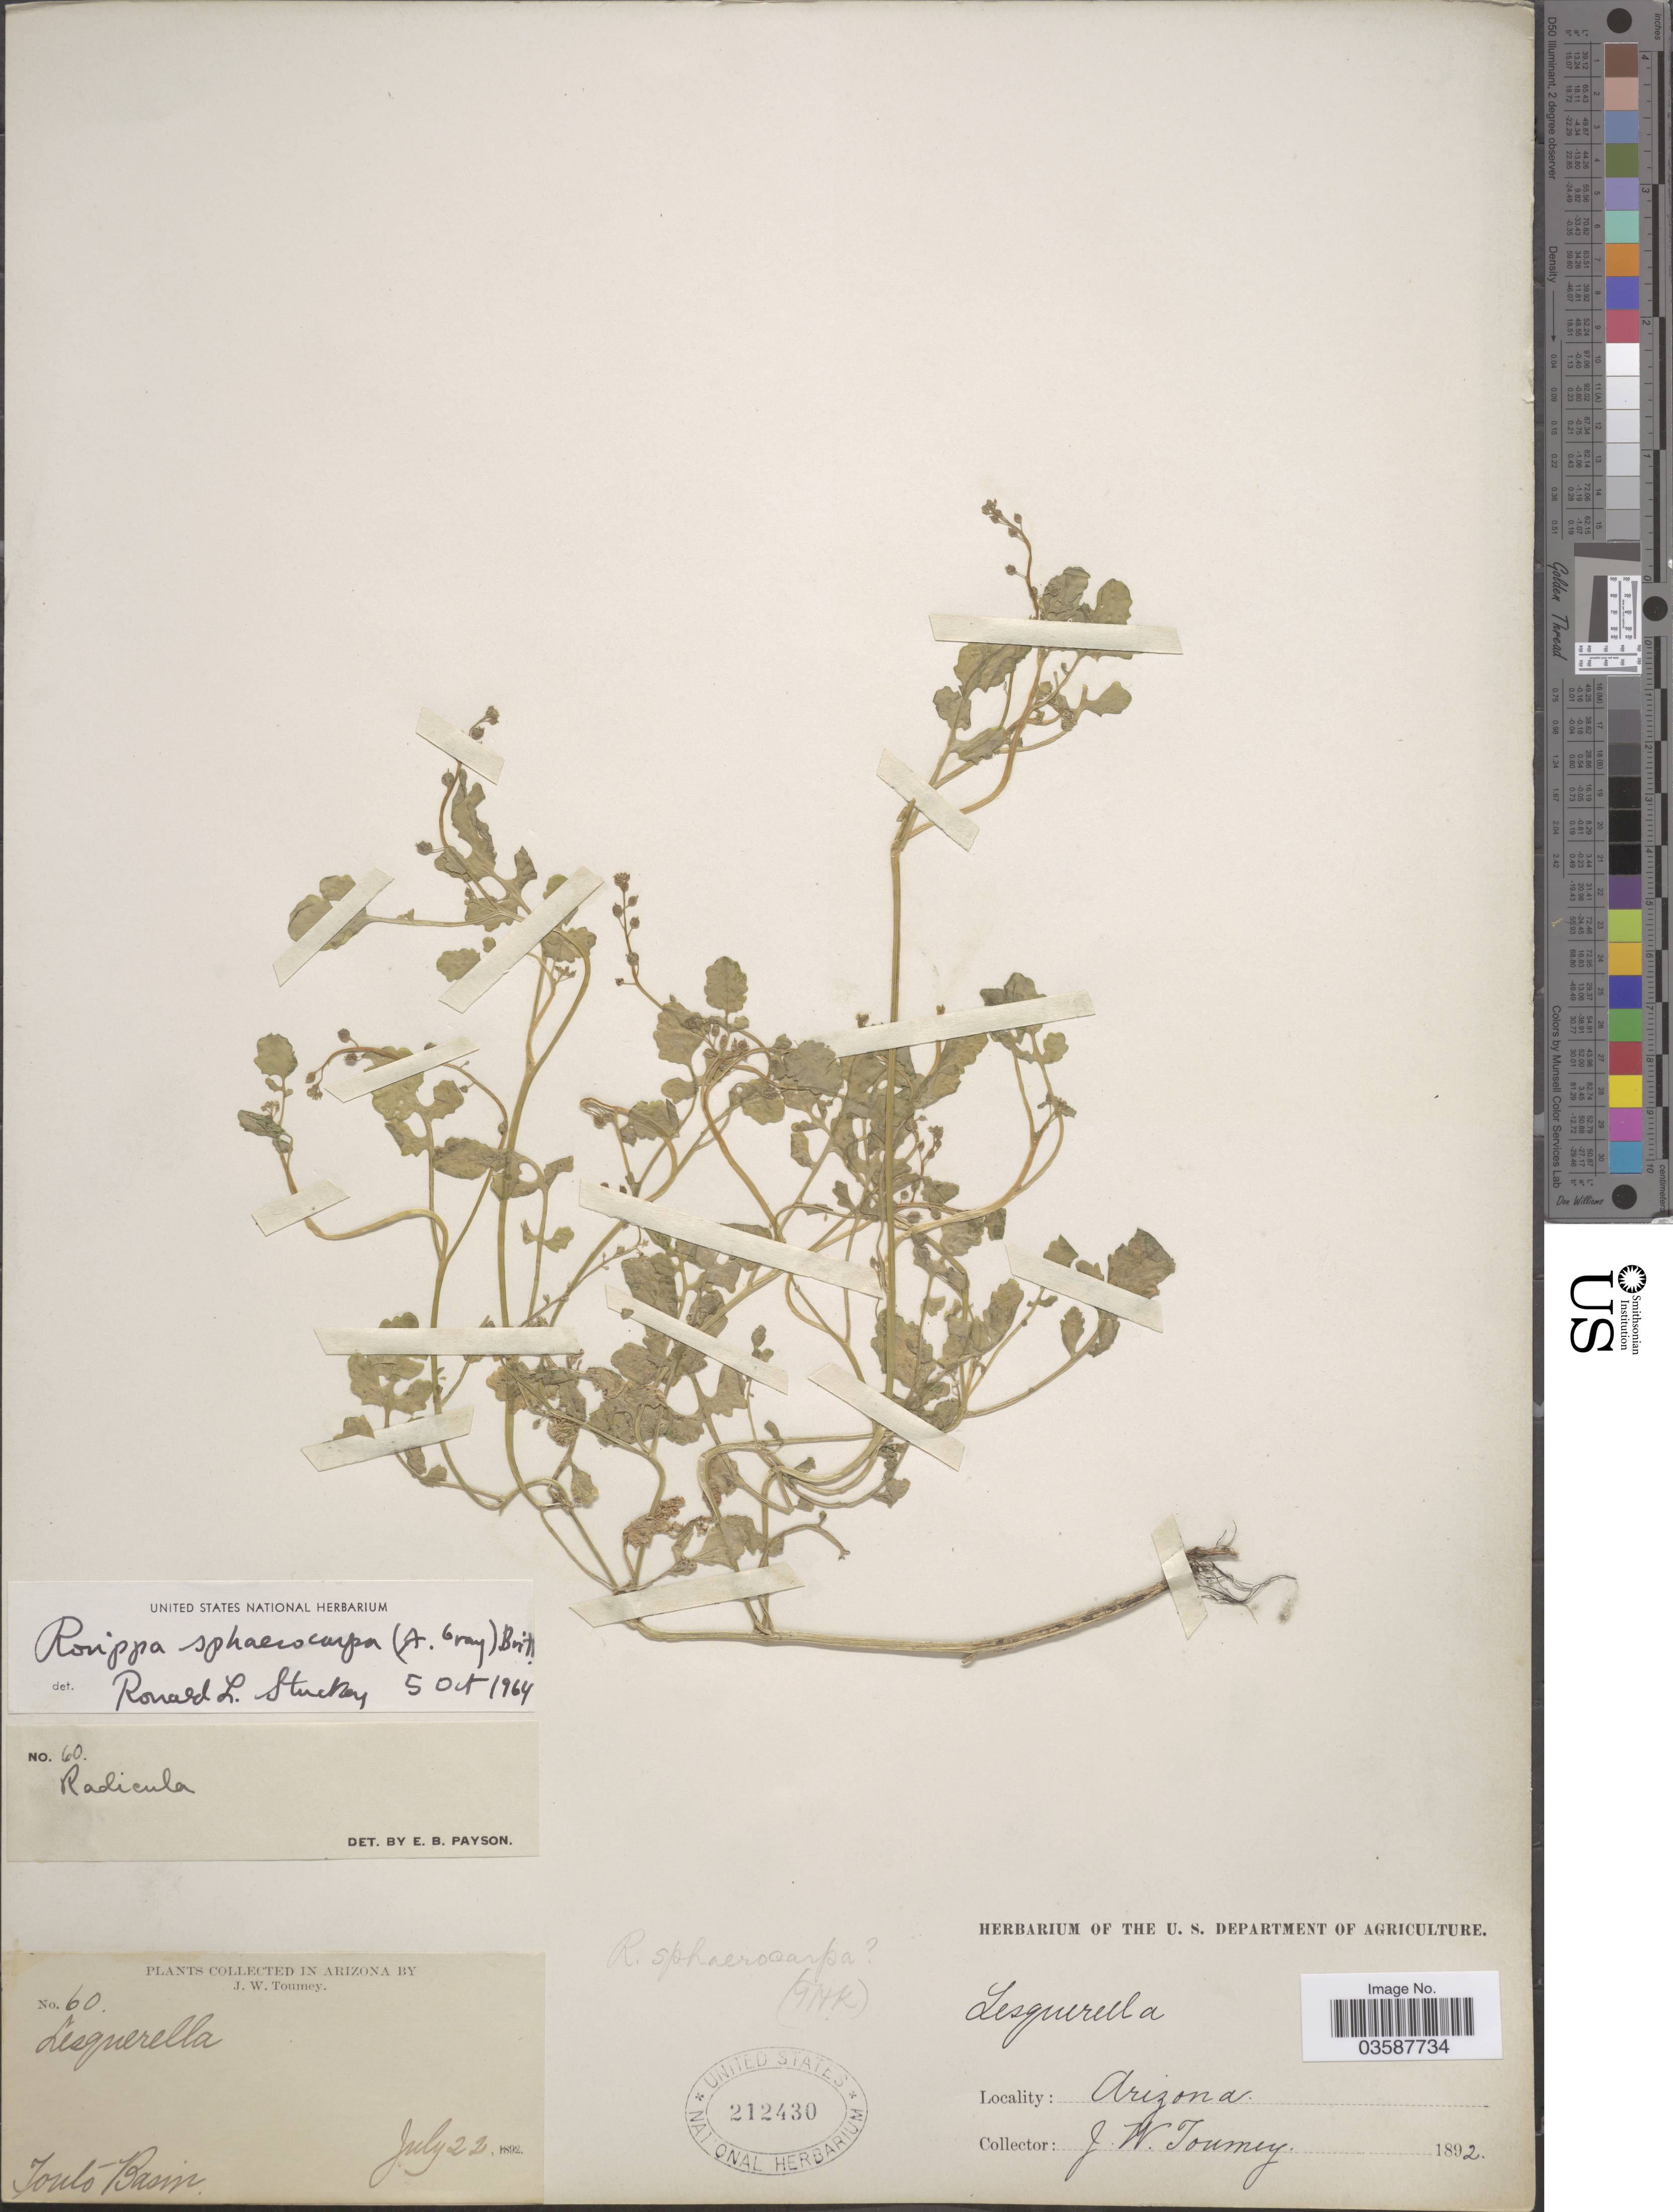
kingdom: Plantae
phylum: Tracheophyta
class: Magnoliopsida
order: Brassicales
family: Brassicaceae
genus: Rorippa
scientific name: Rorippa sphaerocarpa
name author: Britton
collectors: J. W. Toumey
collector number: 60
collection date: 1892-07-22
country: United States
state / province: Arizona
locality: Tonto Basin.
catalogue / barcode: US 212430